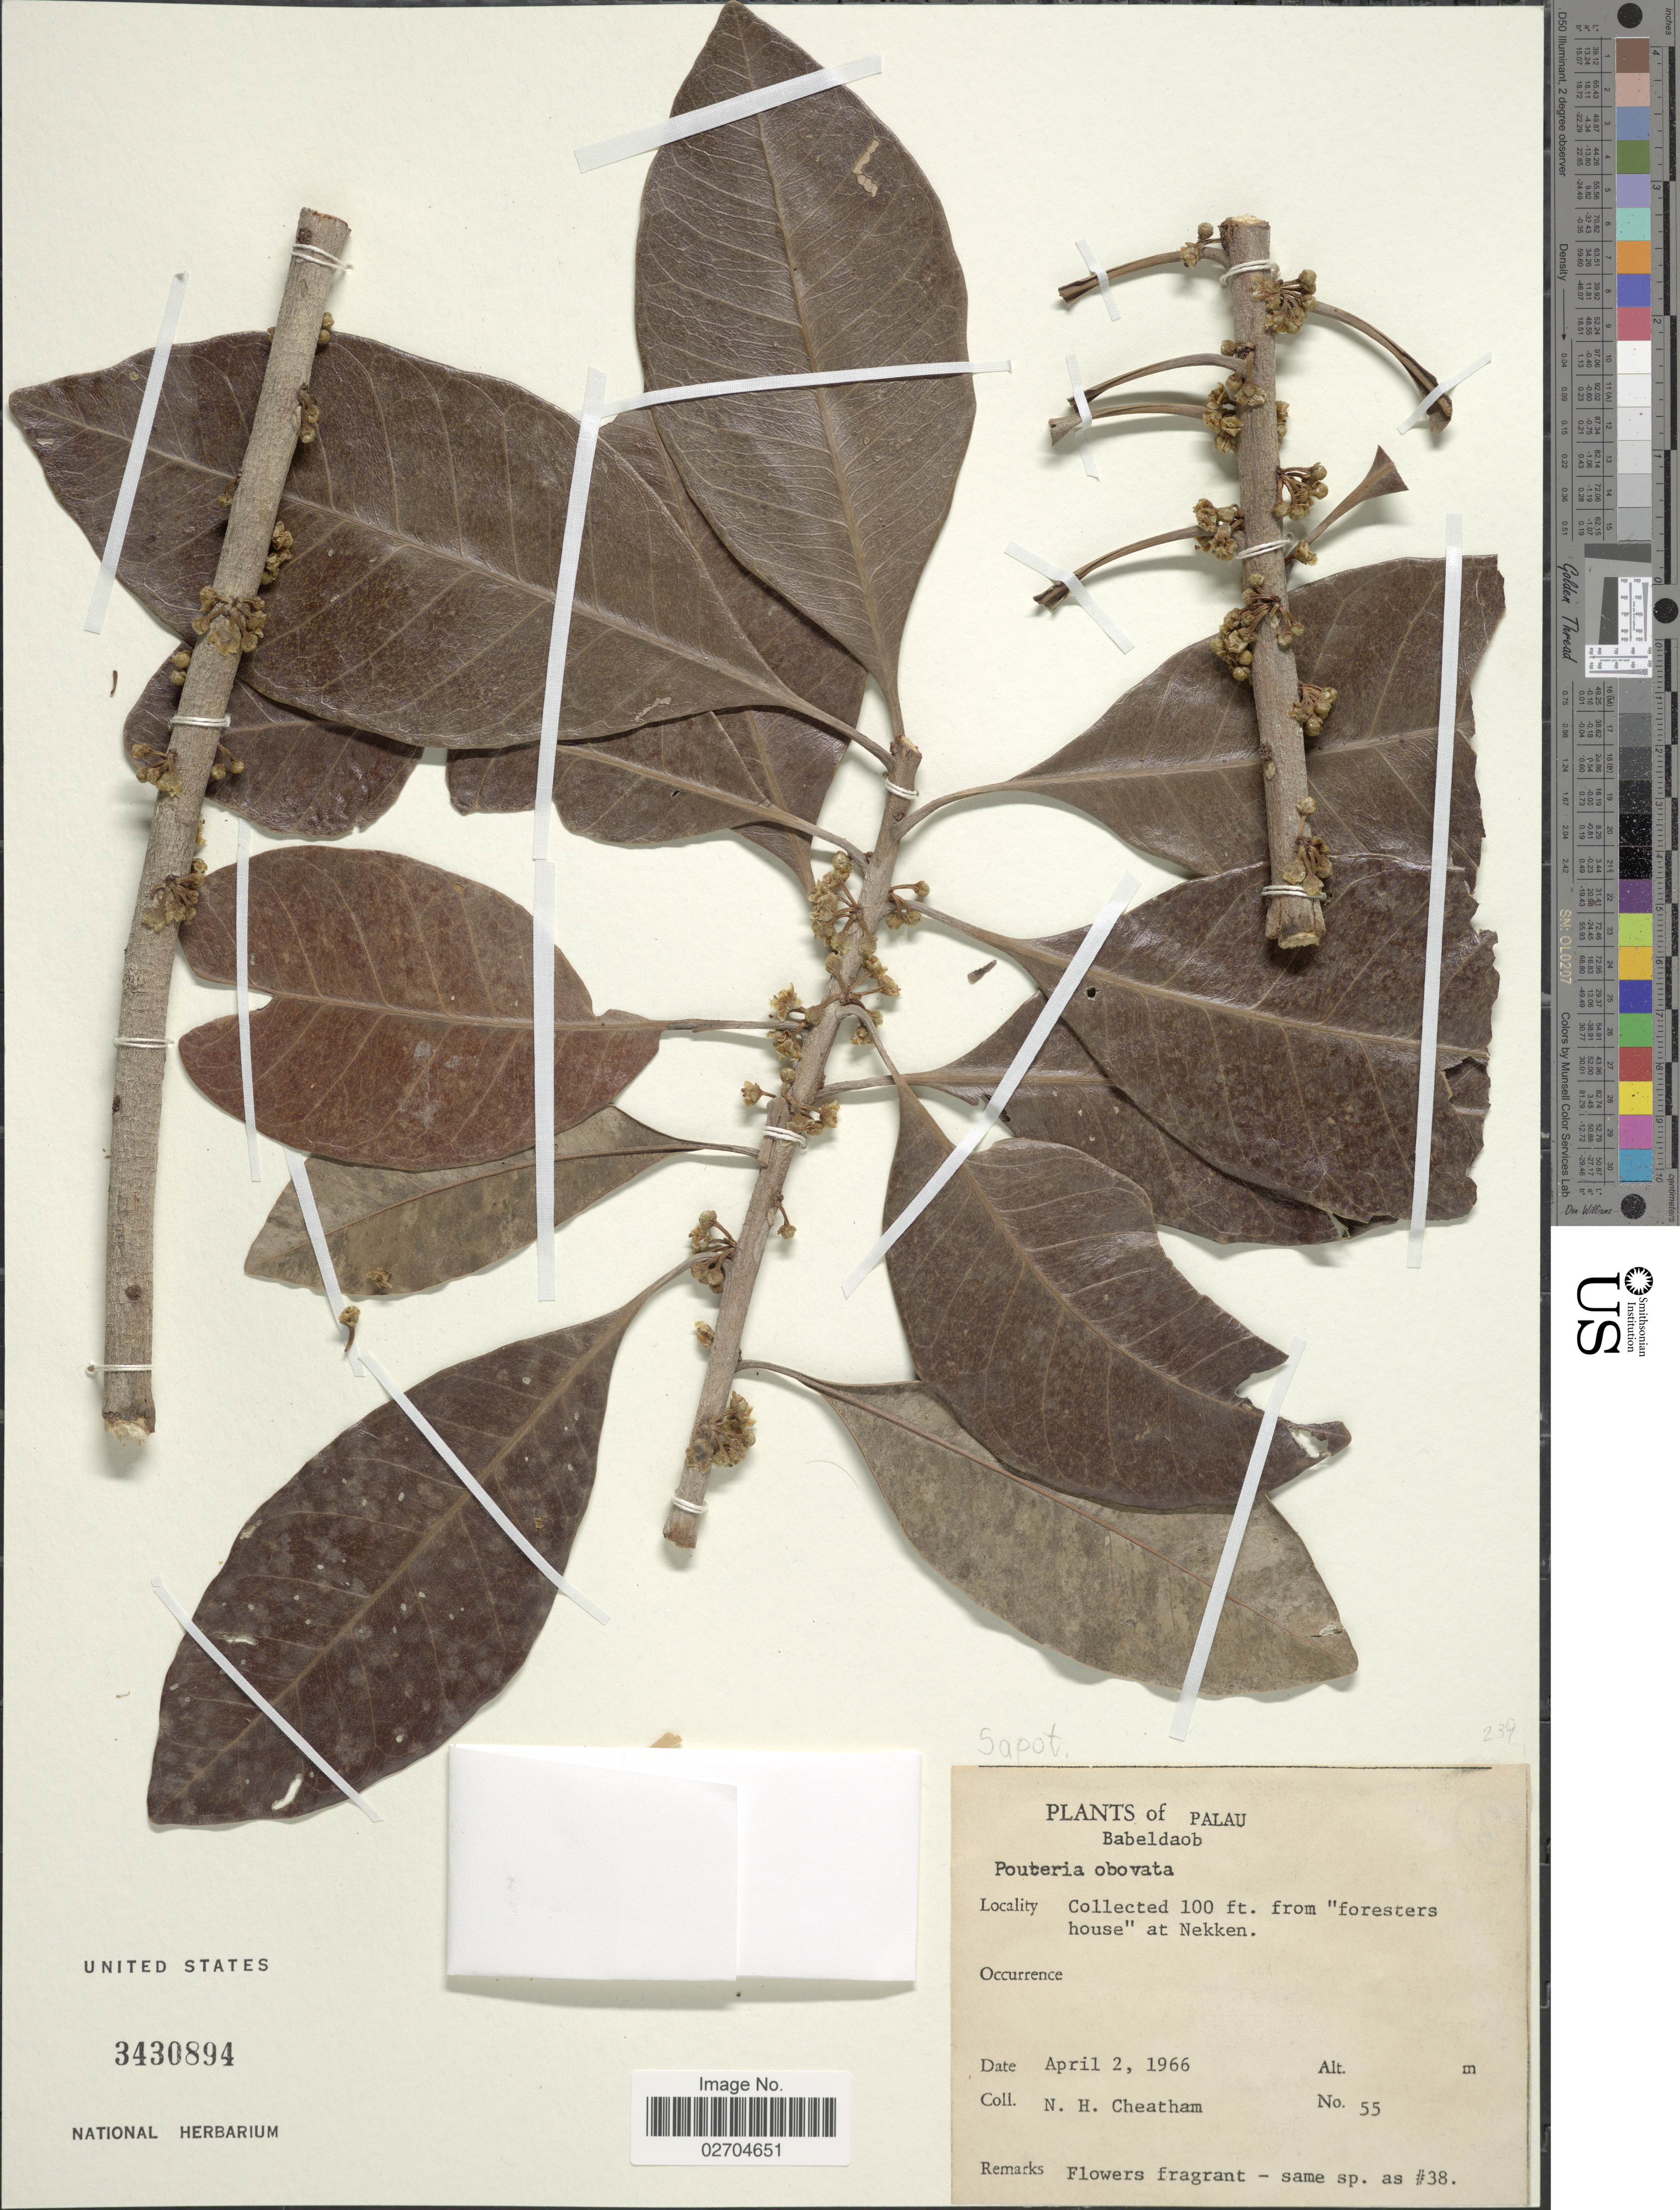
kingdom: Plantae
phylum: Tracheophyta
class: Magnoliopsida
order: Ericales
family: Sapotaceae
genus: Planchonella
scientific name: Planchonella obovata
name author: (R. Br.) Pierre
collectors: N. H. Cheatham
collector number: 55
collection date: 1966-04-02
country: Palau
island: Babeldaob [Babelthuap]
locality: Palau. Babeldaob. 100 ft. from "foresters house"at Nekken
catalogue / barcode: US 3430894